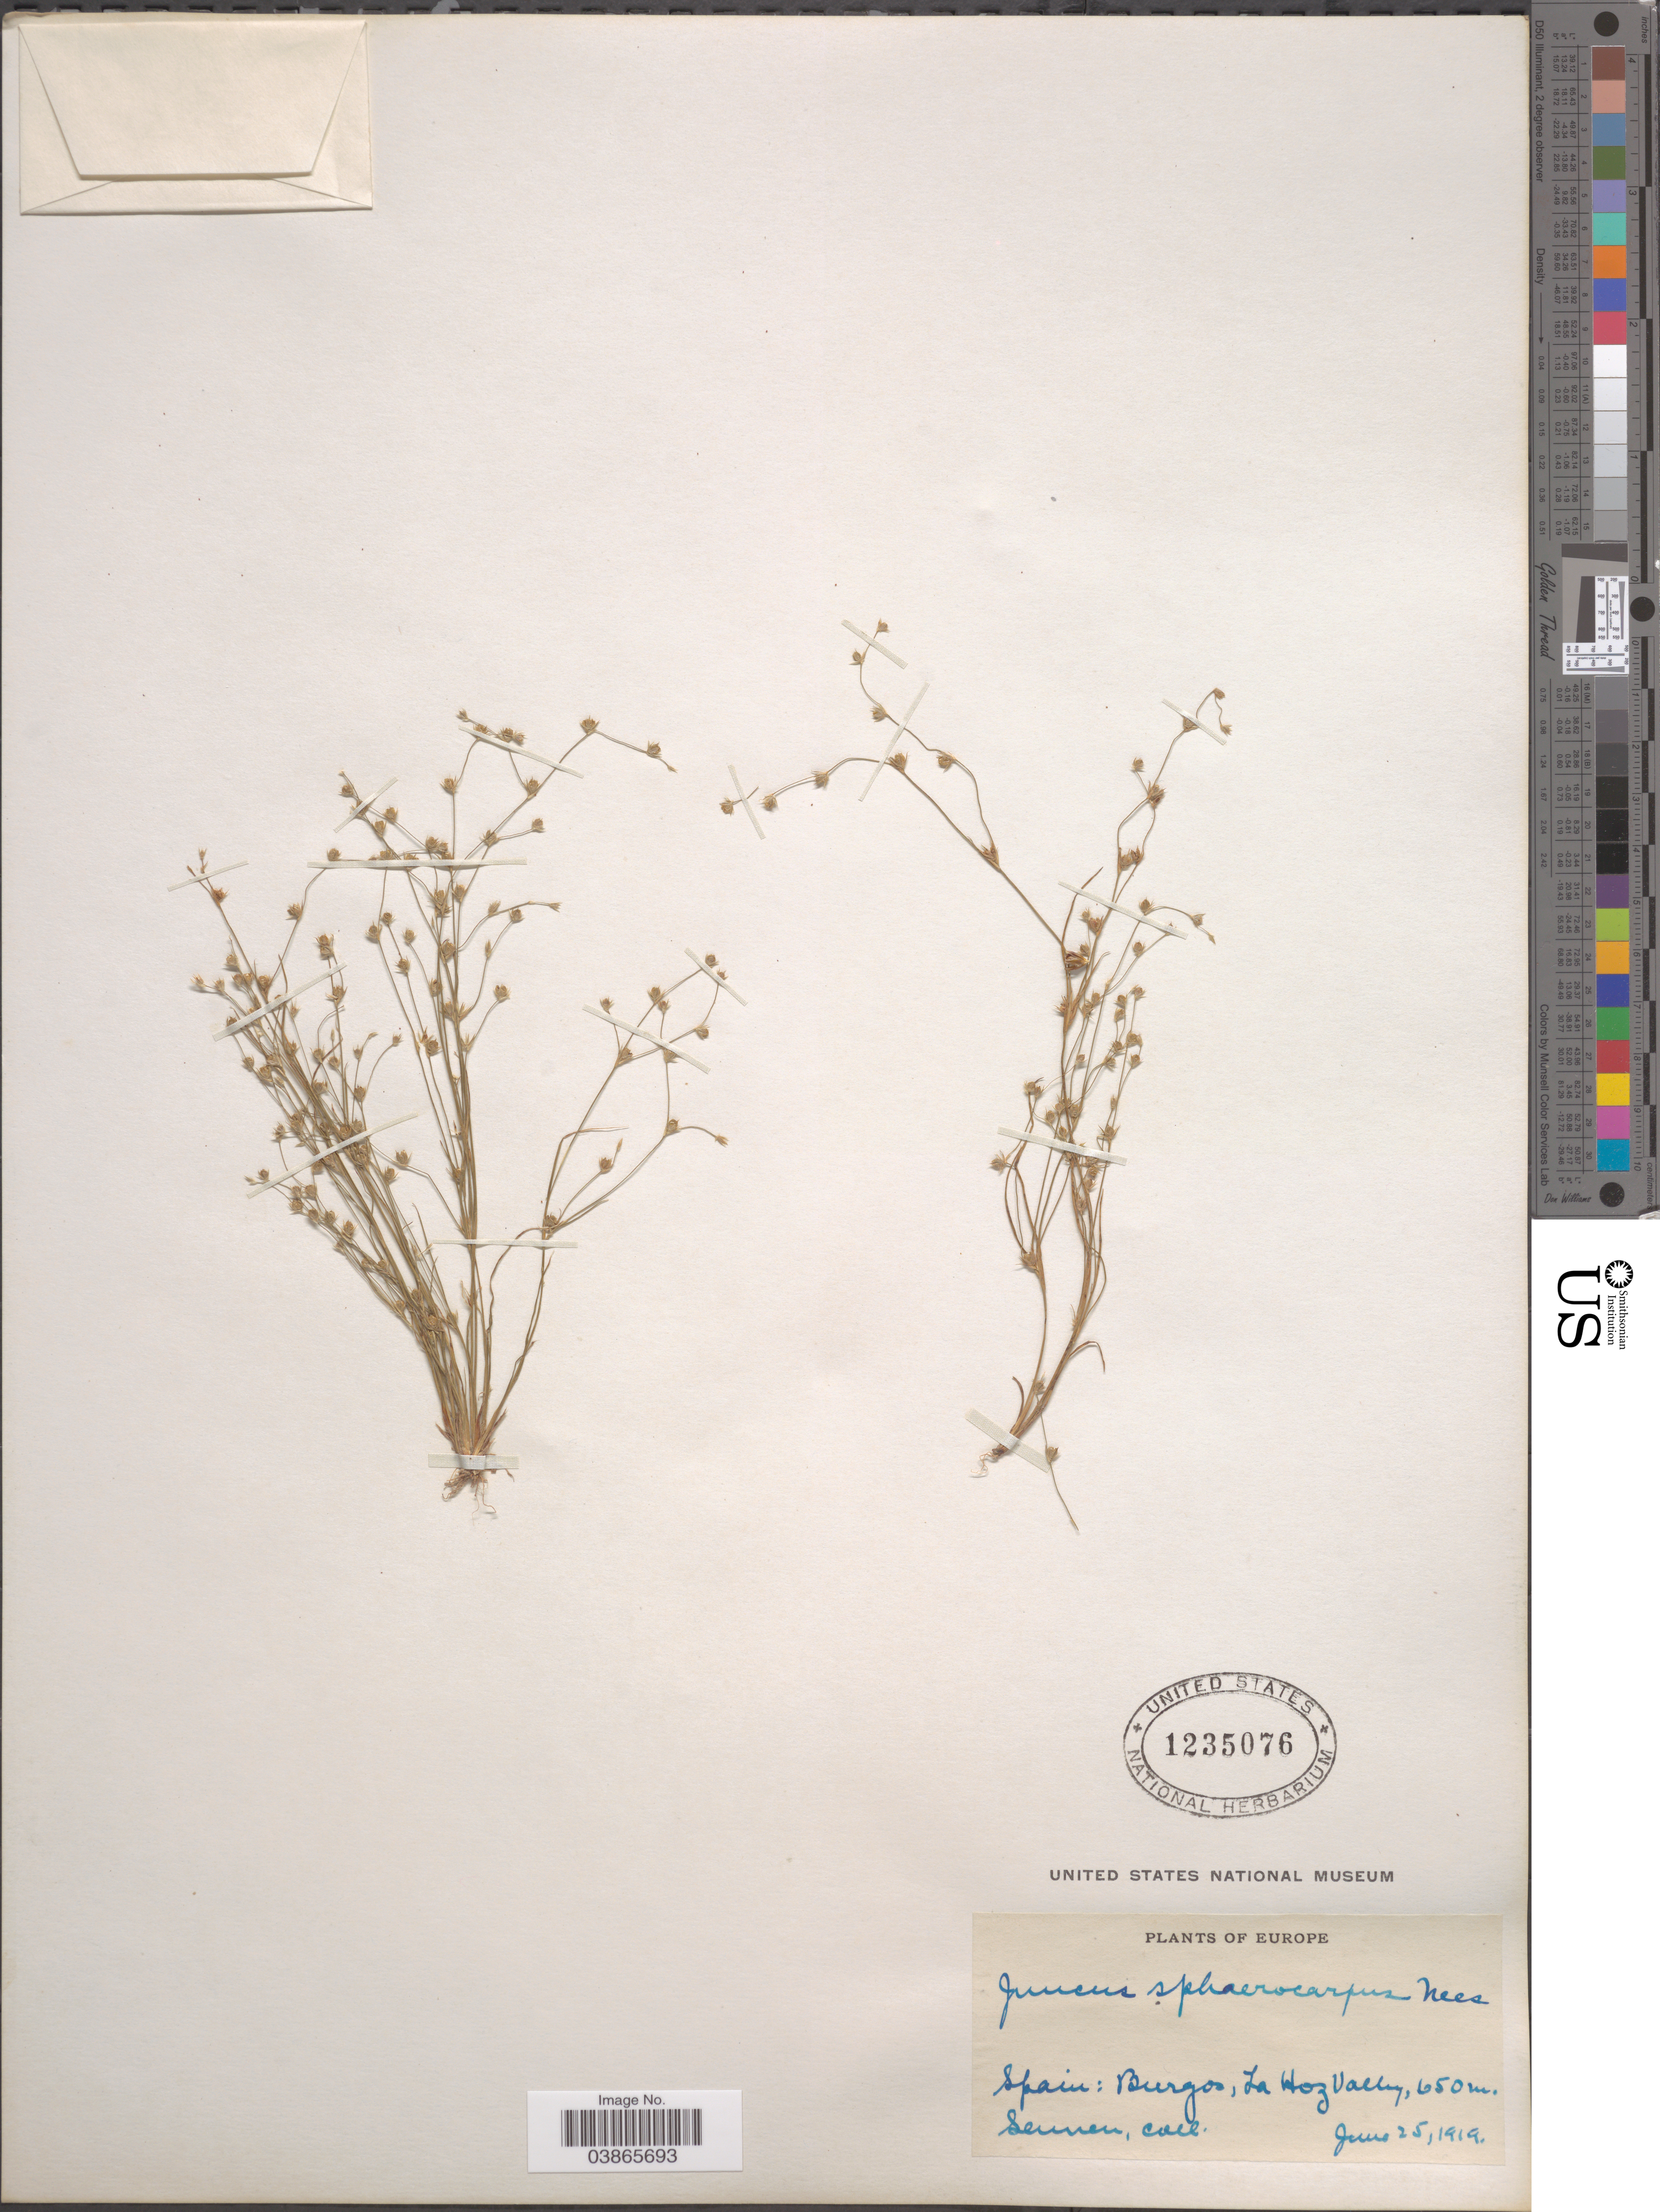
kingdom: Plantae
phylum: Tracheophyta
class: Liliopsida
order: Poales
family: Juncaceae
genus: Juncus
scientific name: Juncus sphaerocarpus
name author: Nees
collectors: E. Sennen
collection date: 1919-06-25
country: Spain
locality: Europe. Burgos, La Hoz Valley.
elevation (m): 650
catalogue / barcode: US 1235076